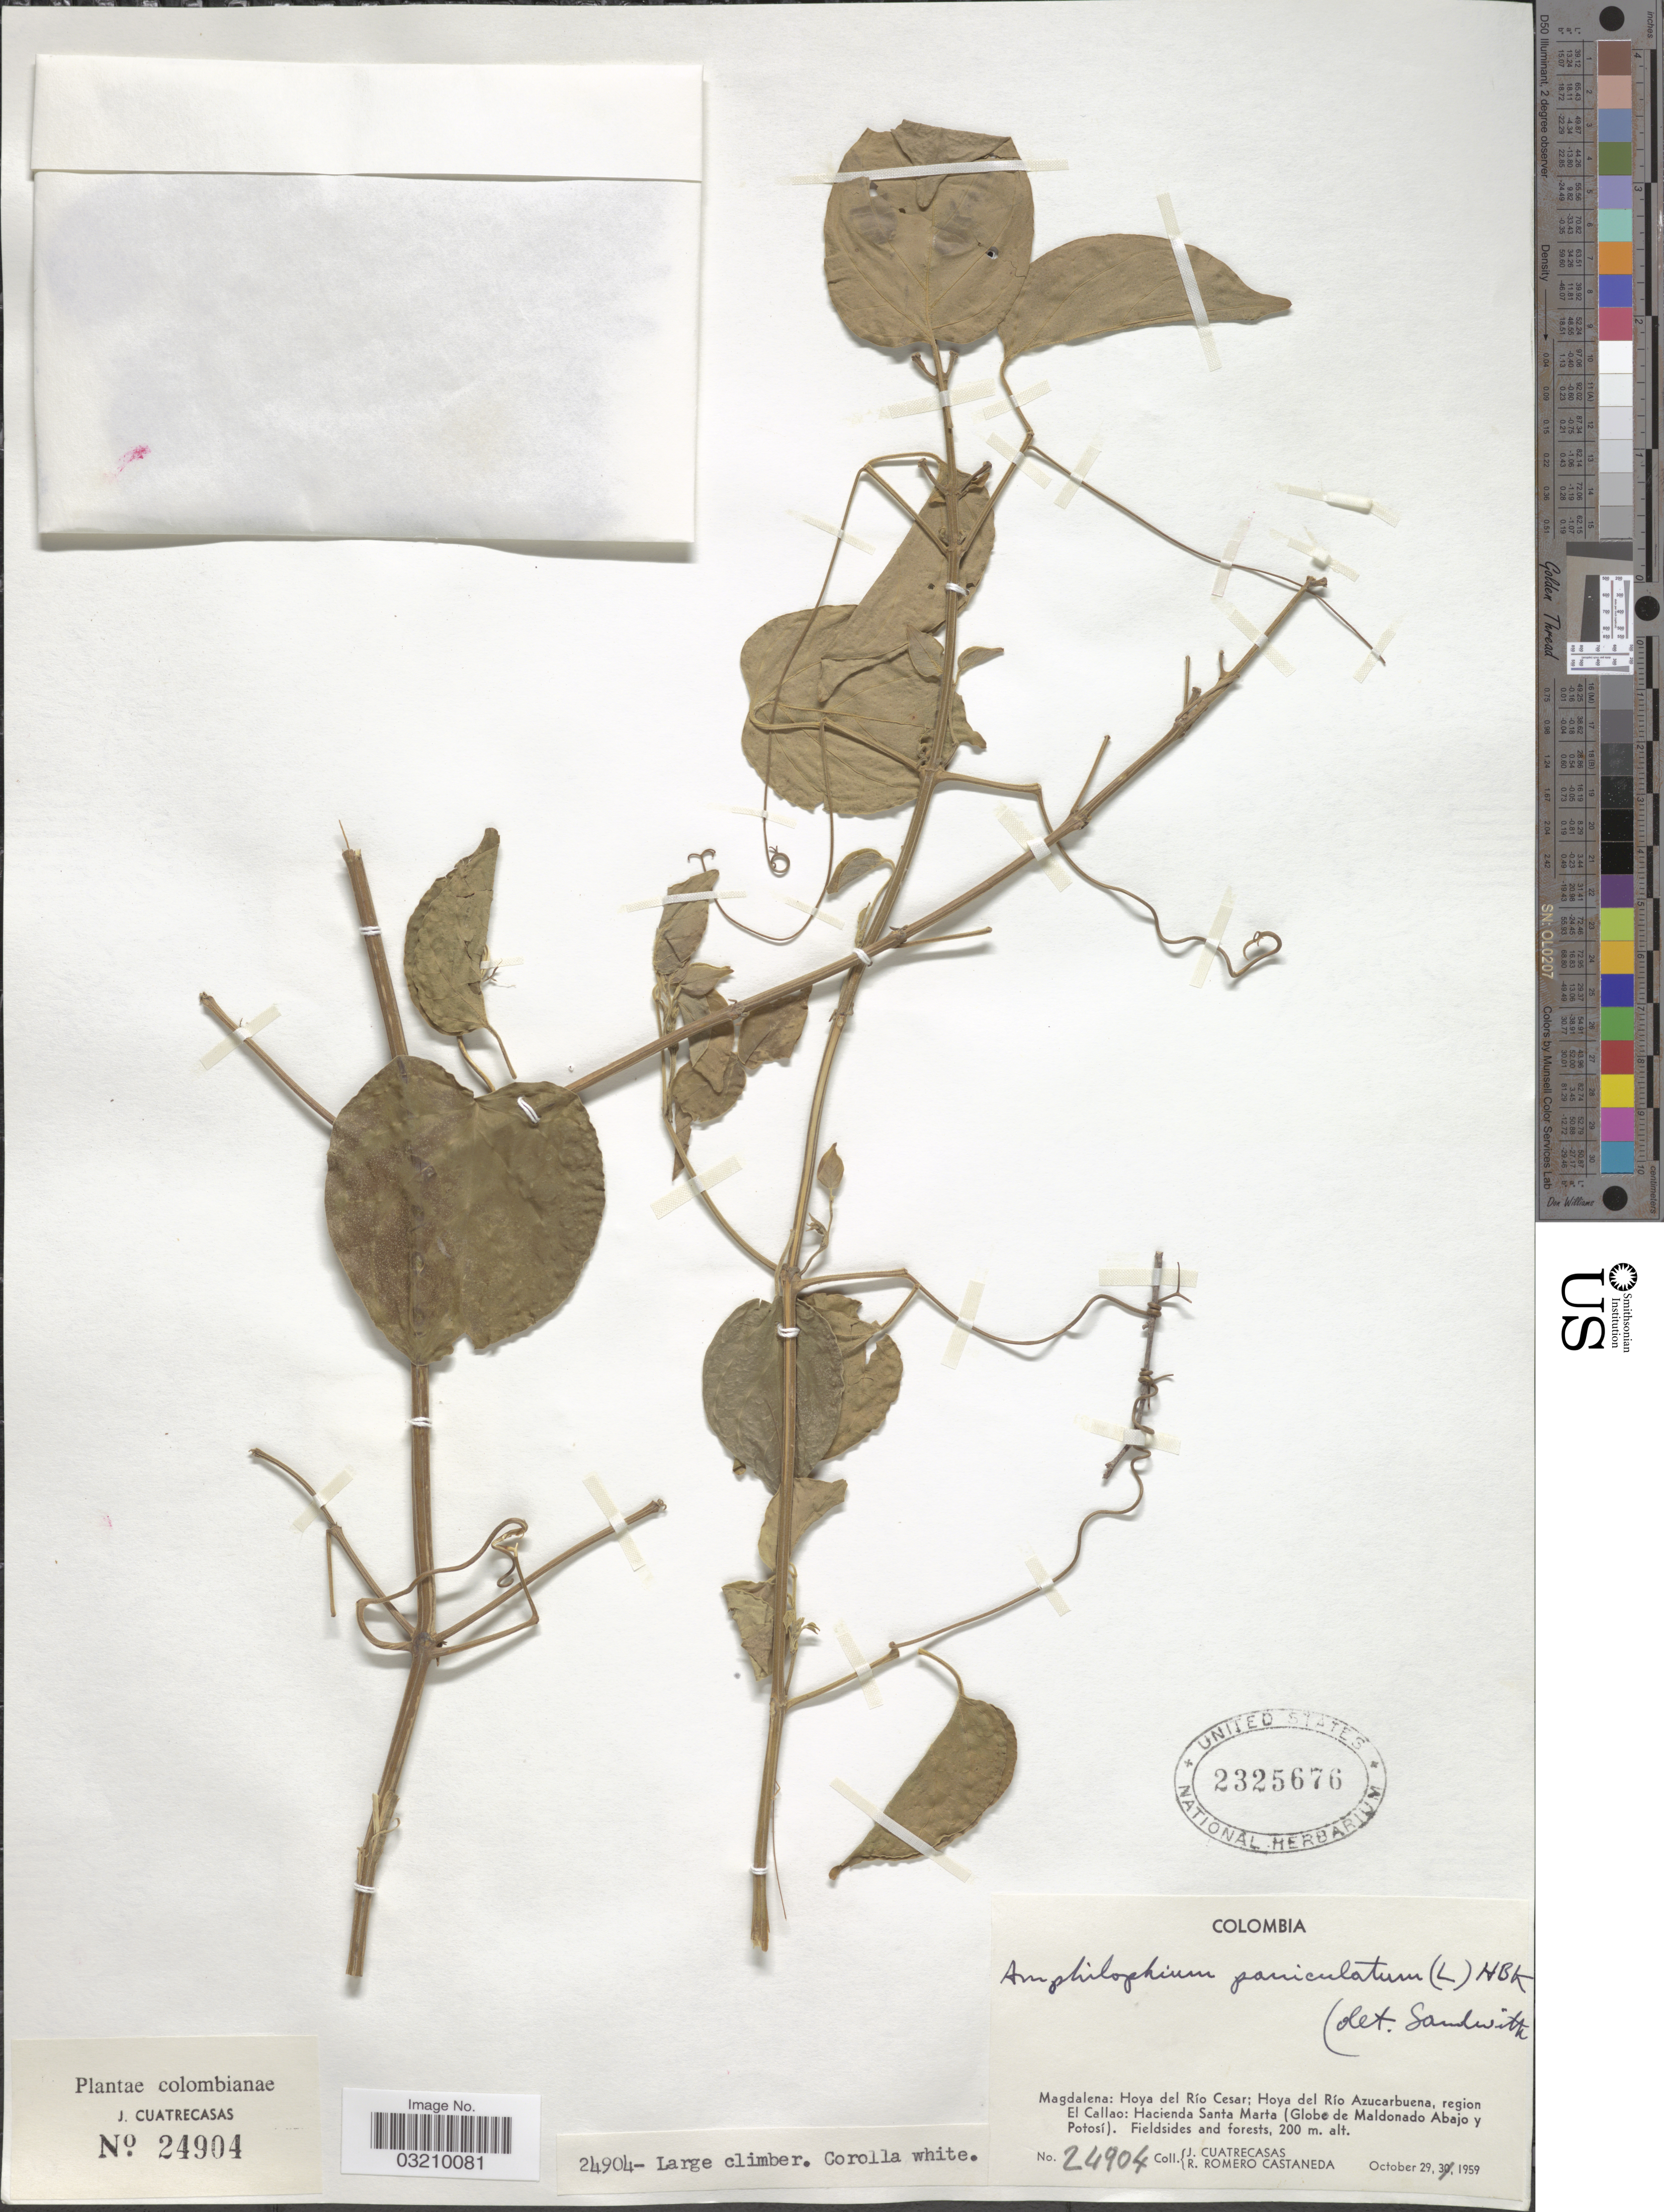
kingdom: Plantae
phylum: Tracheophyta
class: Magnoliopsida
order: Lamiales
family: Bignoniaceae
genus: Amphilophium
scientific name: Amphilophium paniculatum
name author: (L.) Kunth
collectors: J. Cuatrecasas & R. Romero Castañeda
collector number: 24904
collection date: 1959-10-29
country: Colombia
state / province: Magdalena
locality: Hoya del Río Cesar; Hoya del Río Azucarbuena, region El Callao: Hacienda Santa Marta (Globe de Maldonado Abajo y Potosí).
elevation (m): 200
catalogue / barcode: US 2325676